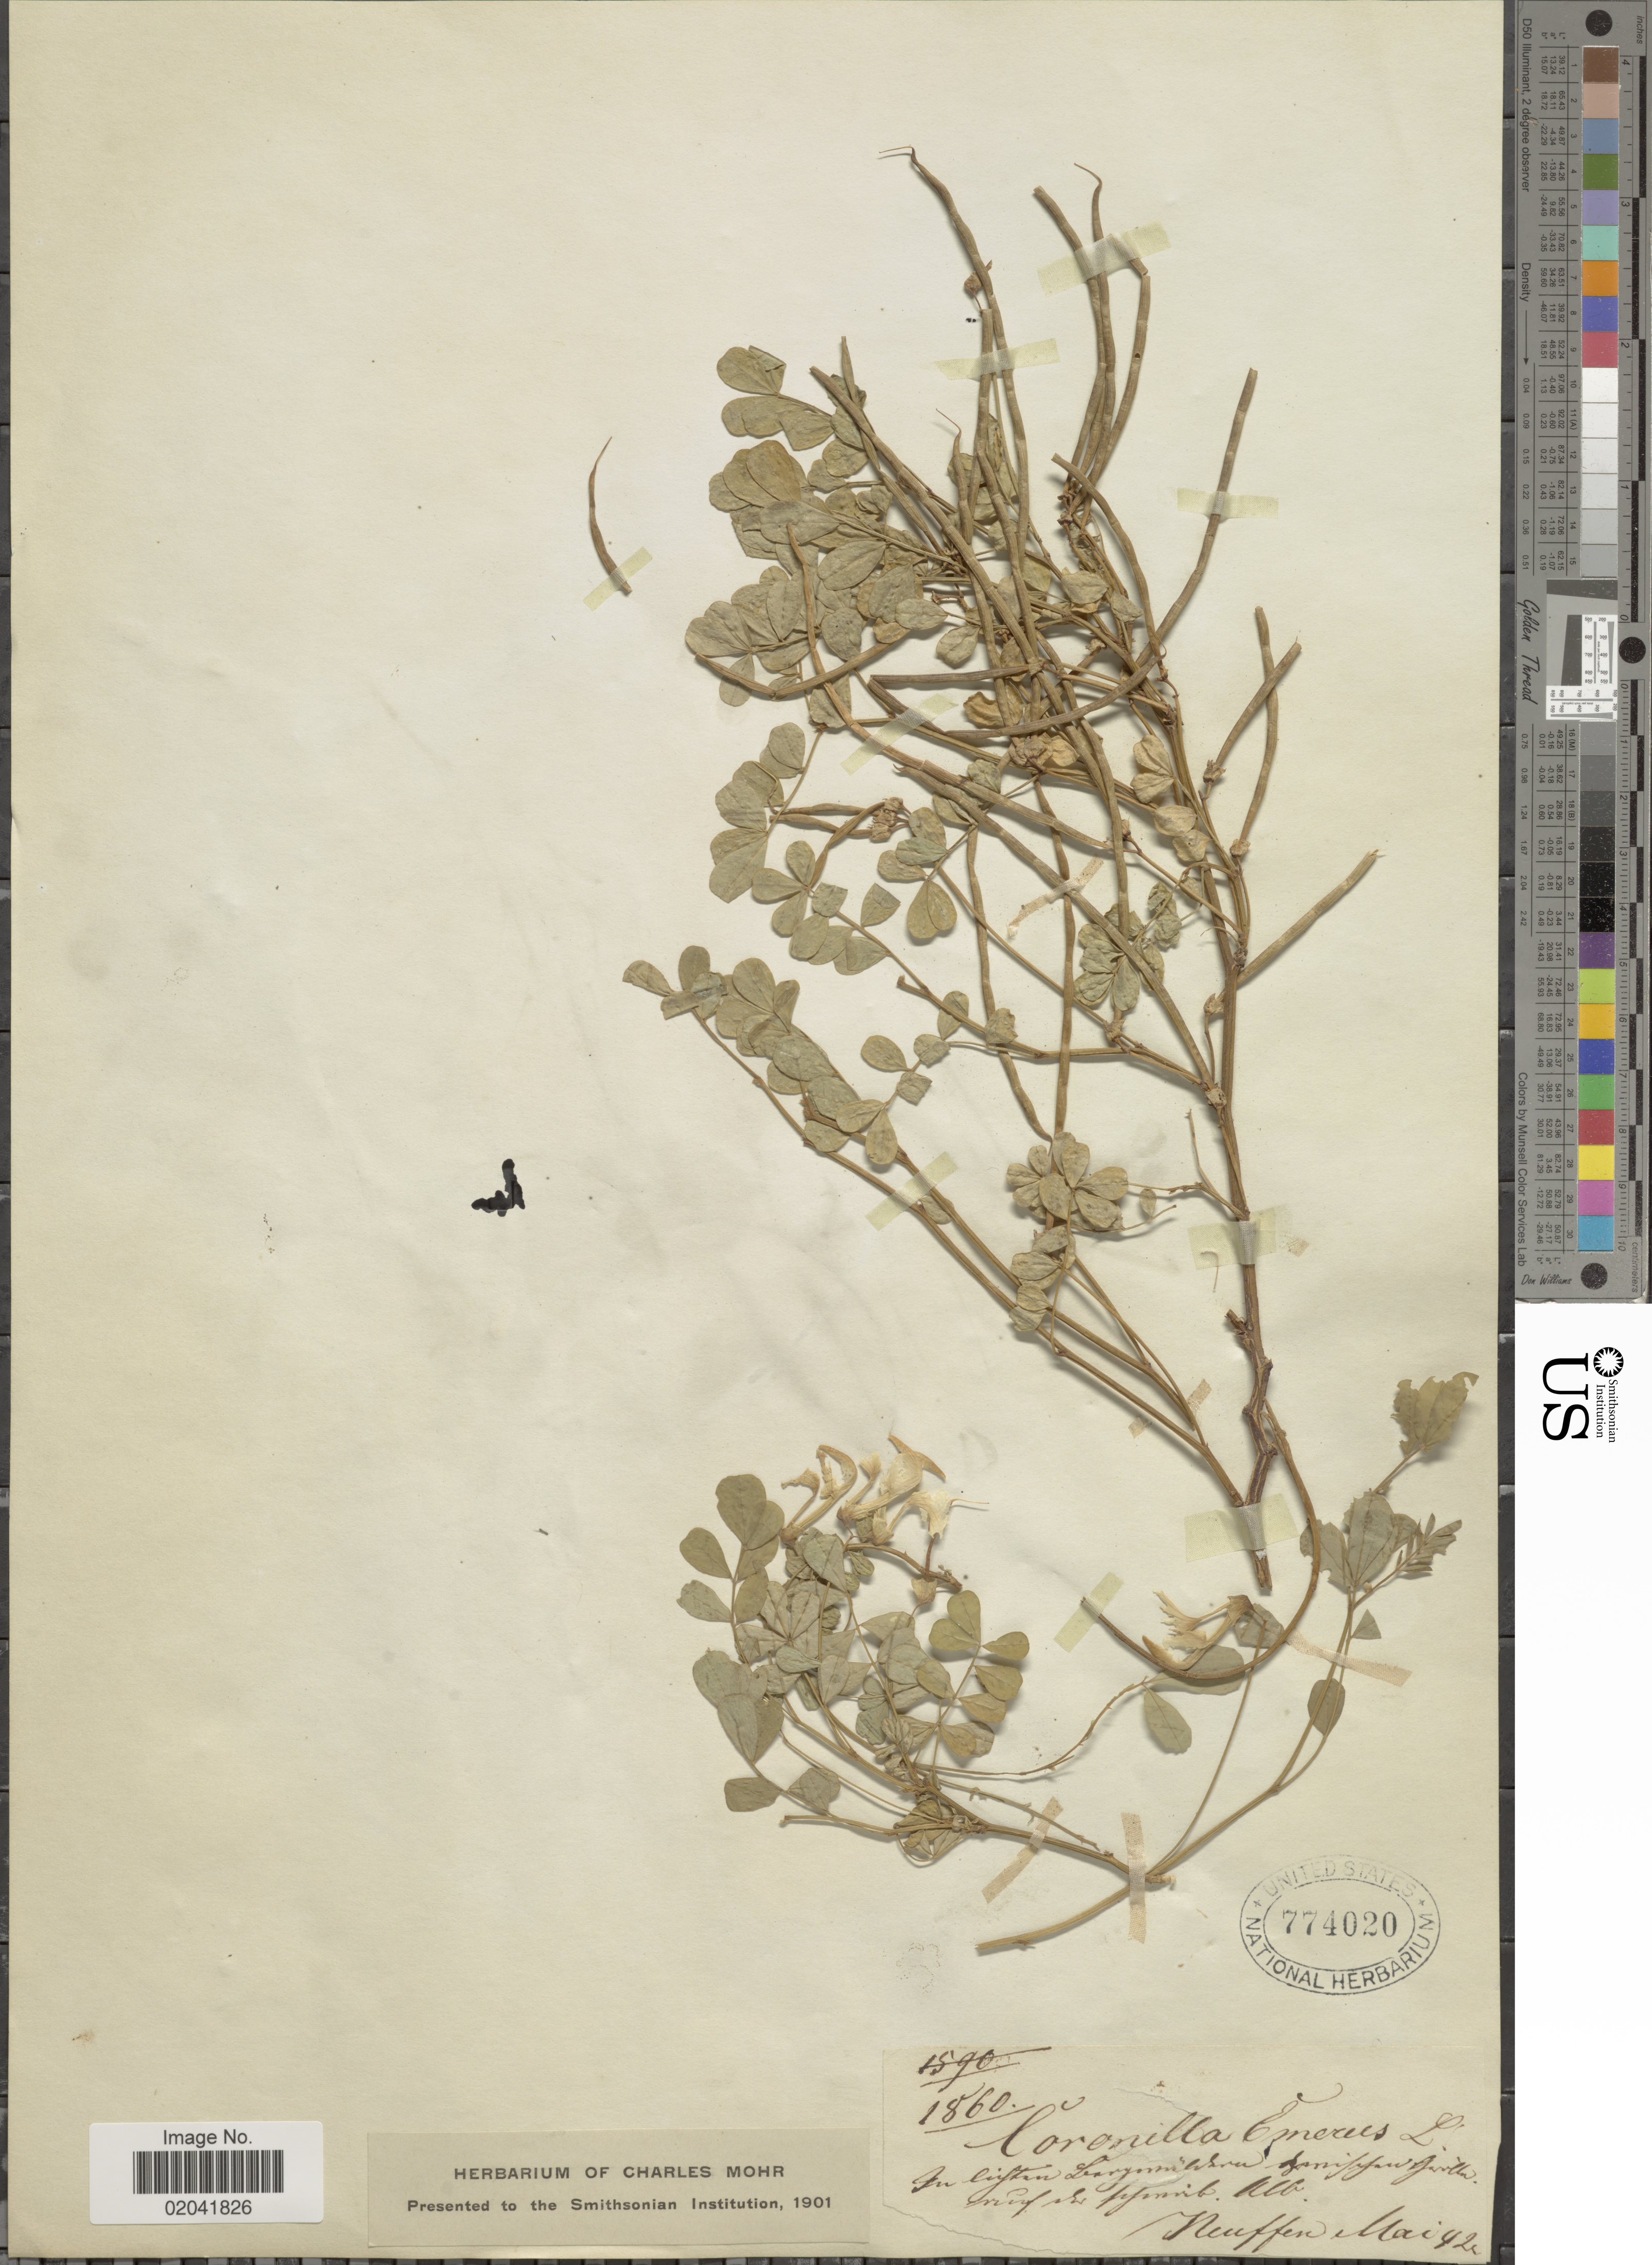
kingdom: Plantae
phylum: Tracheophyta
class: Magnoliopsida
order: Fabales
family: Fabaceae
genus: Coronilla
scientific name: Coronilla emerus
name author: L.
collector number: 1860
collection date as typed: Mai 42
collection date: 1842-05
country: Uruguay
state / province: Rocha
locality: Neuffen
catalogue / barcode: US 774020